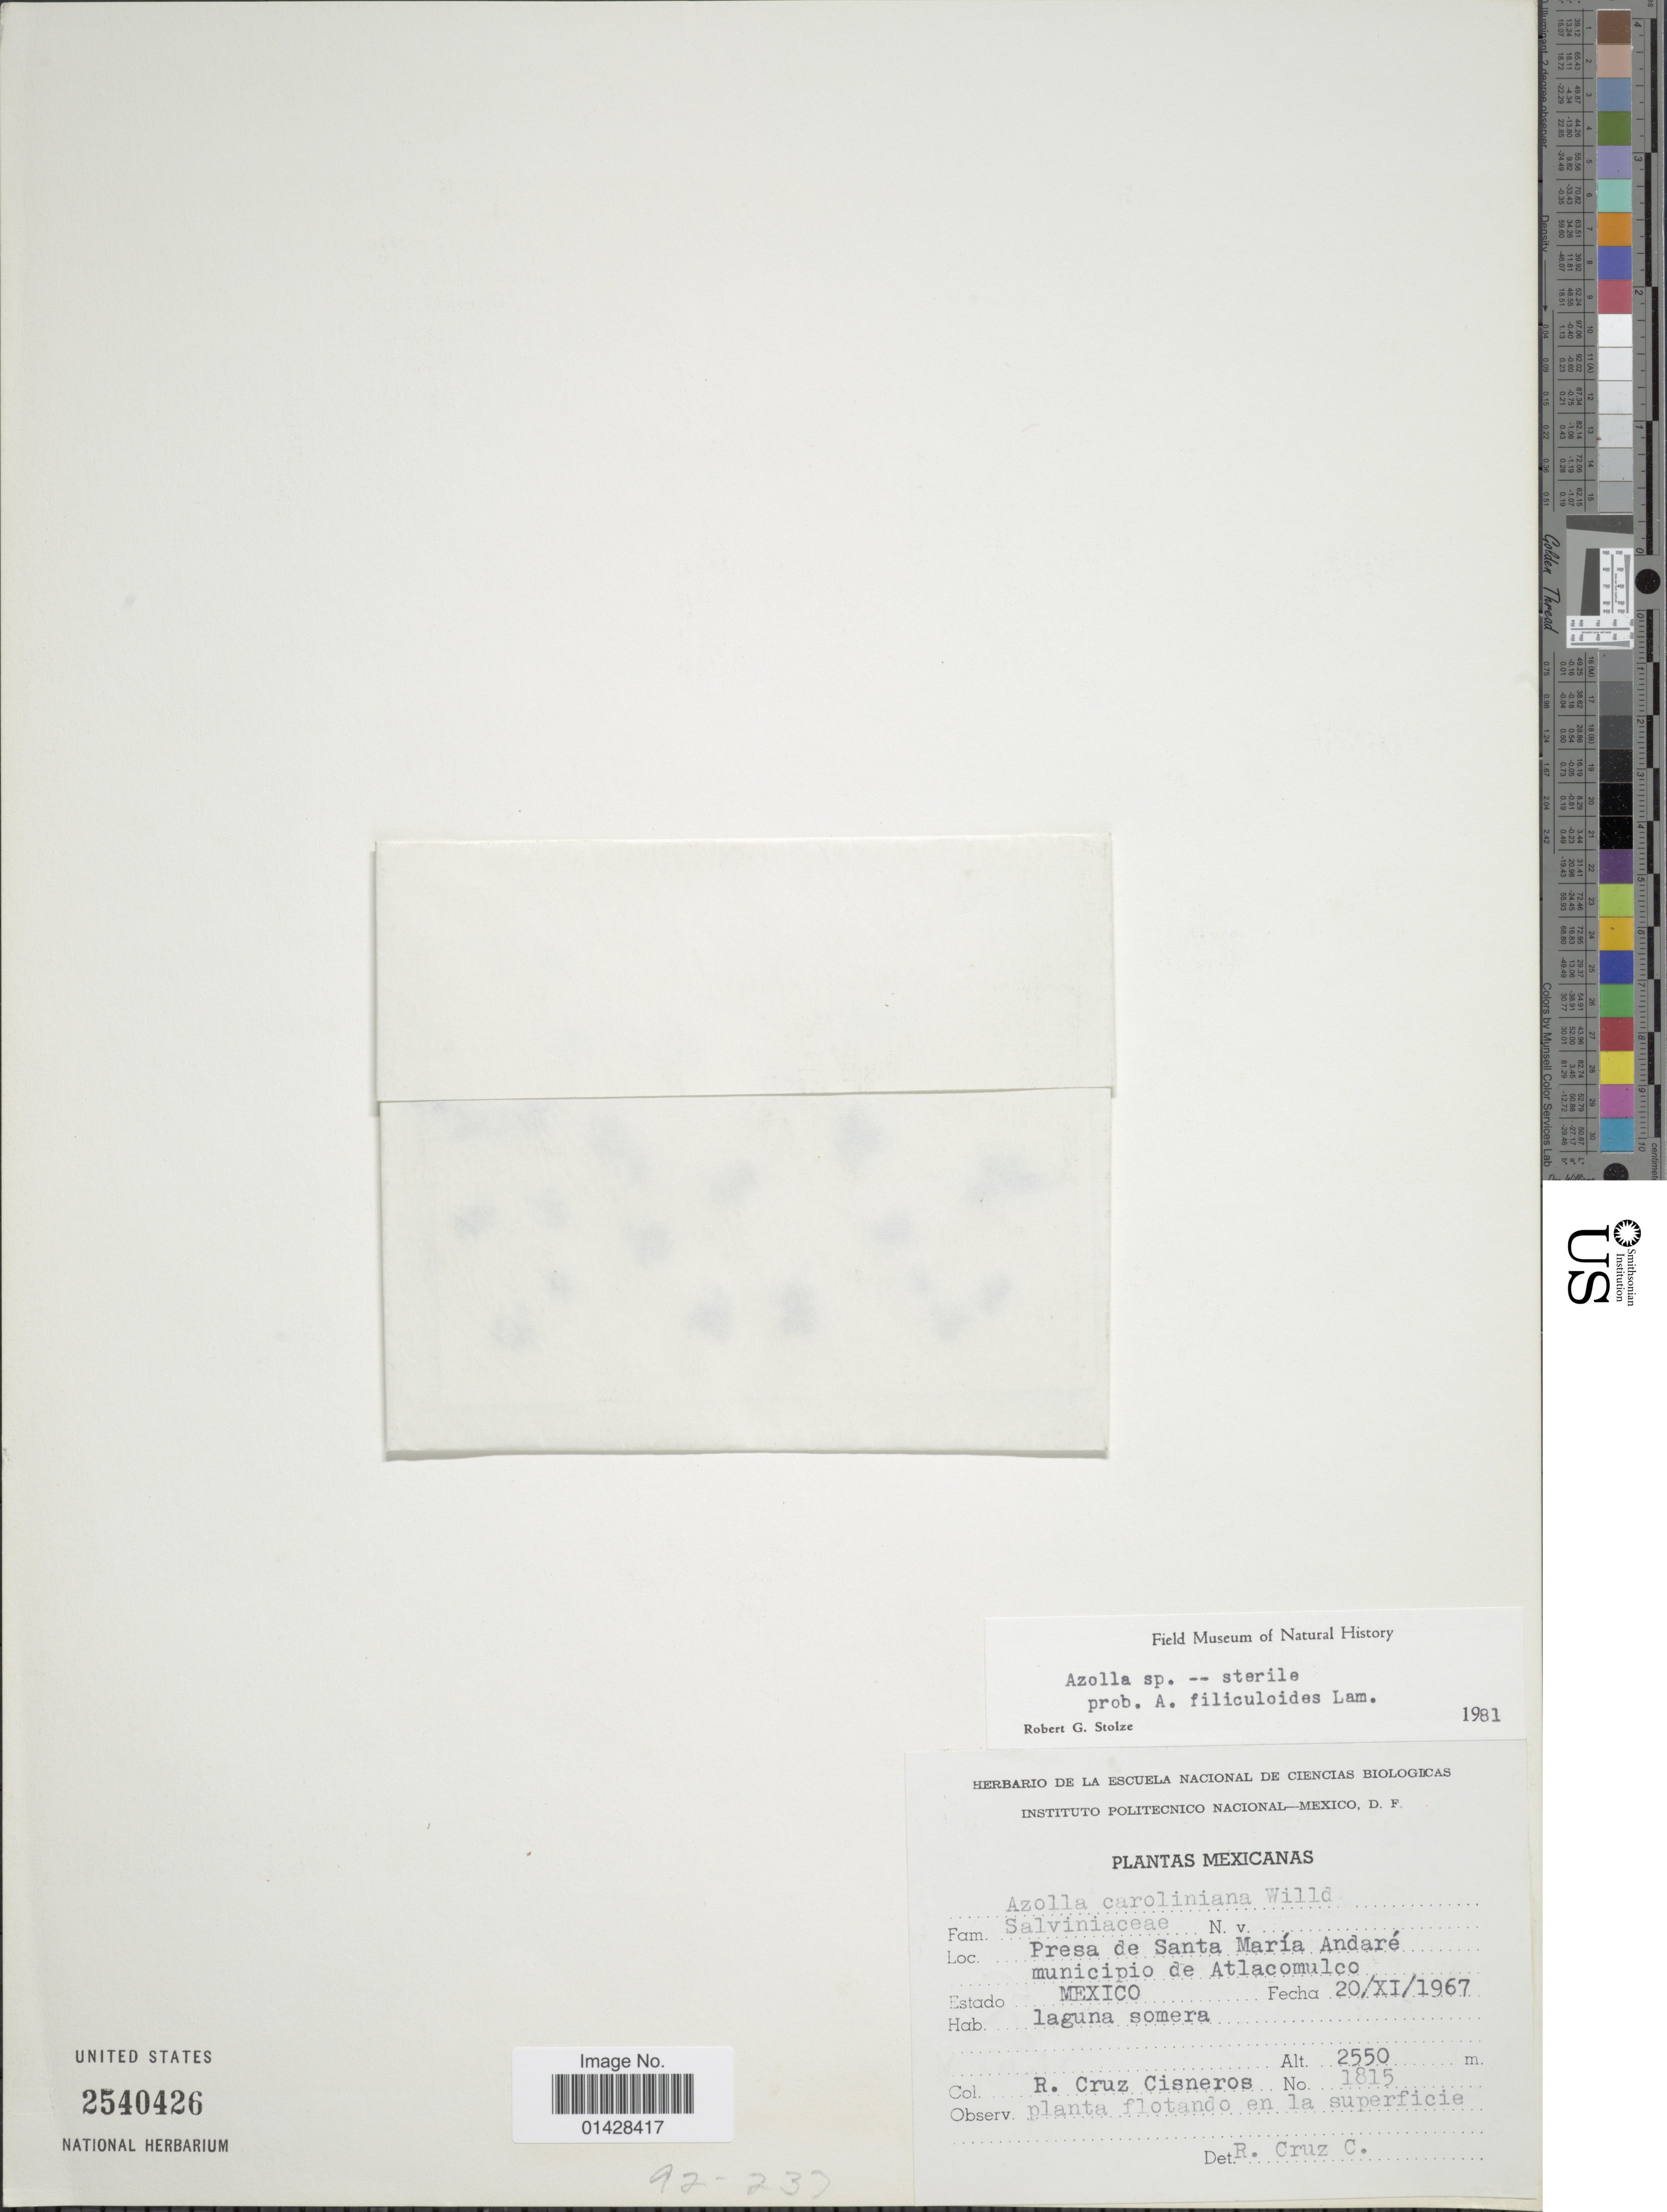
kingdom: Plantae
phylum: Tracheophyta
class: Polypodiopsida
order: Salviniales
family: Salviniaceae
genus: Azolla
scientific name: Azolla sp.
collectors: R. Cruz Cisneros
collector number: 1815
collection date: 1967-11-20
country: Mexico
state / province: México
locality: Presa de Santa María Andaré municipio de Atlacomulco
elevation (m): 2550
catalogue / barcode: US 2540426